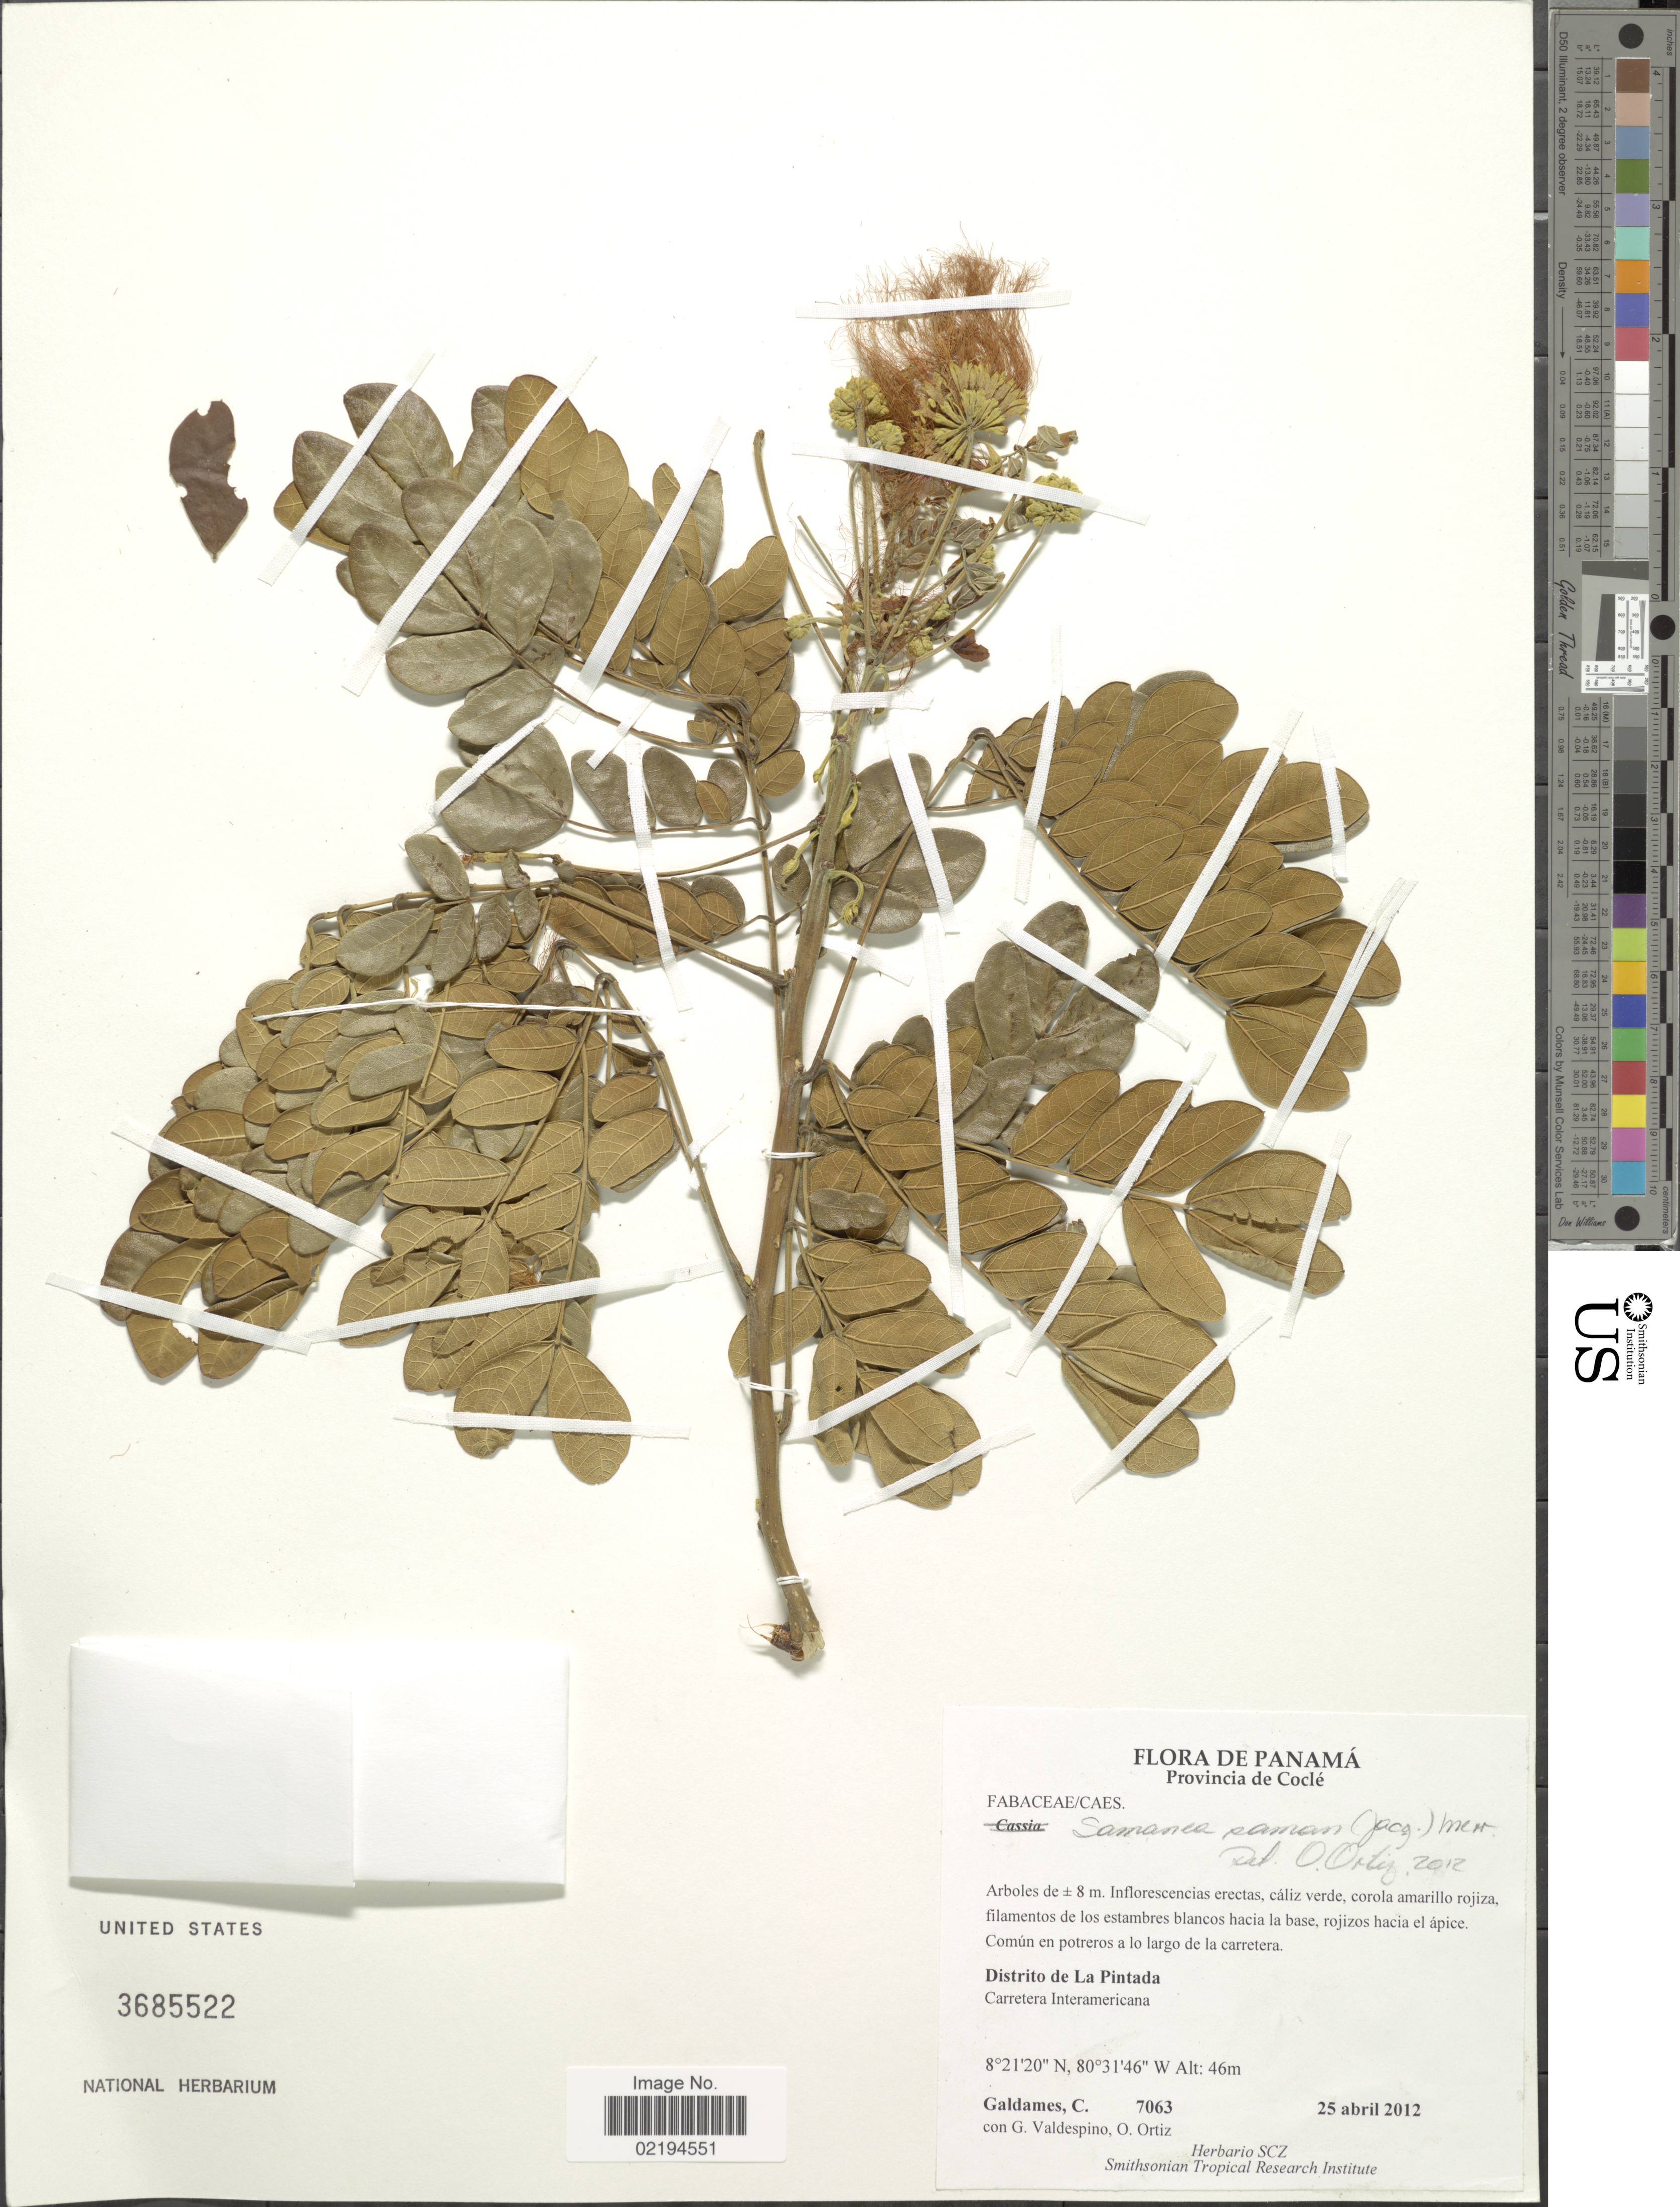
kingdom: Plantae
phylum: Tracheophyta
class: Magnoliopsida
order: Fabales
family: Fabaceae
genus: Samanea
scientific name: Samanea saman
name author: (Jacq.) Merr.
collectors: C. Galdames, G. Valdespino & O. O. Ortiz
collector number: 7063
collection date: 2012-04-25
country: Panama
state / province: Coclé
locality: Distrito de La Pintada, Carretera Interamericana, comun en potreros a lo largo de la carretera.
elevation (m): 46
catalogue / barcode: US 3685522